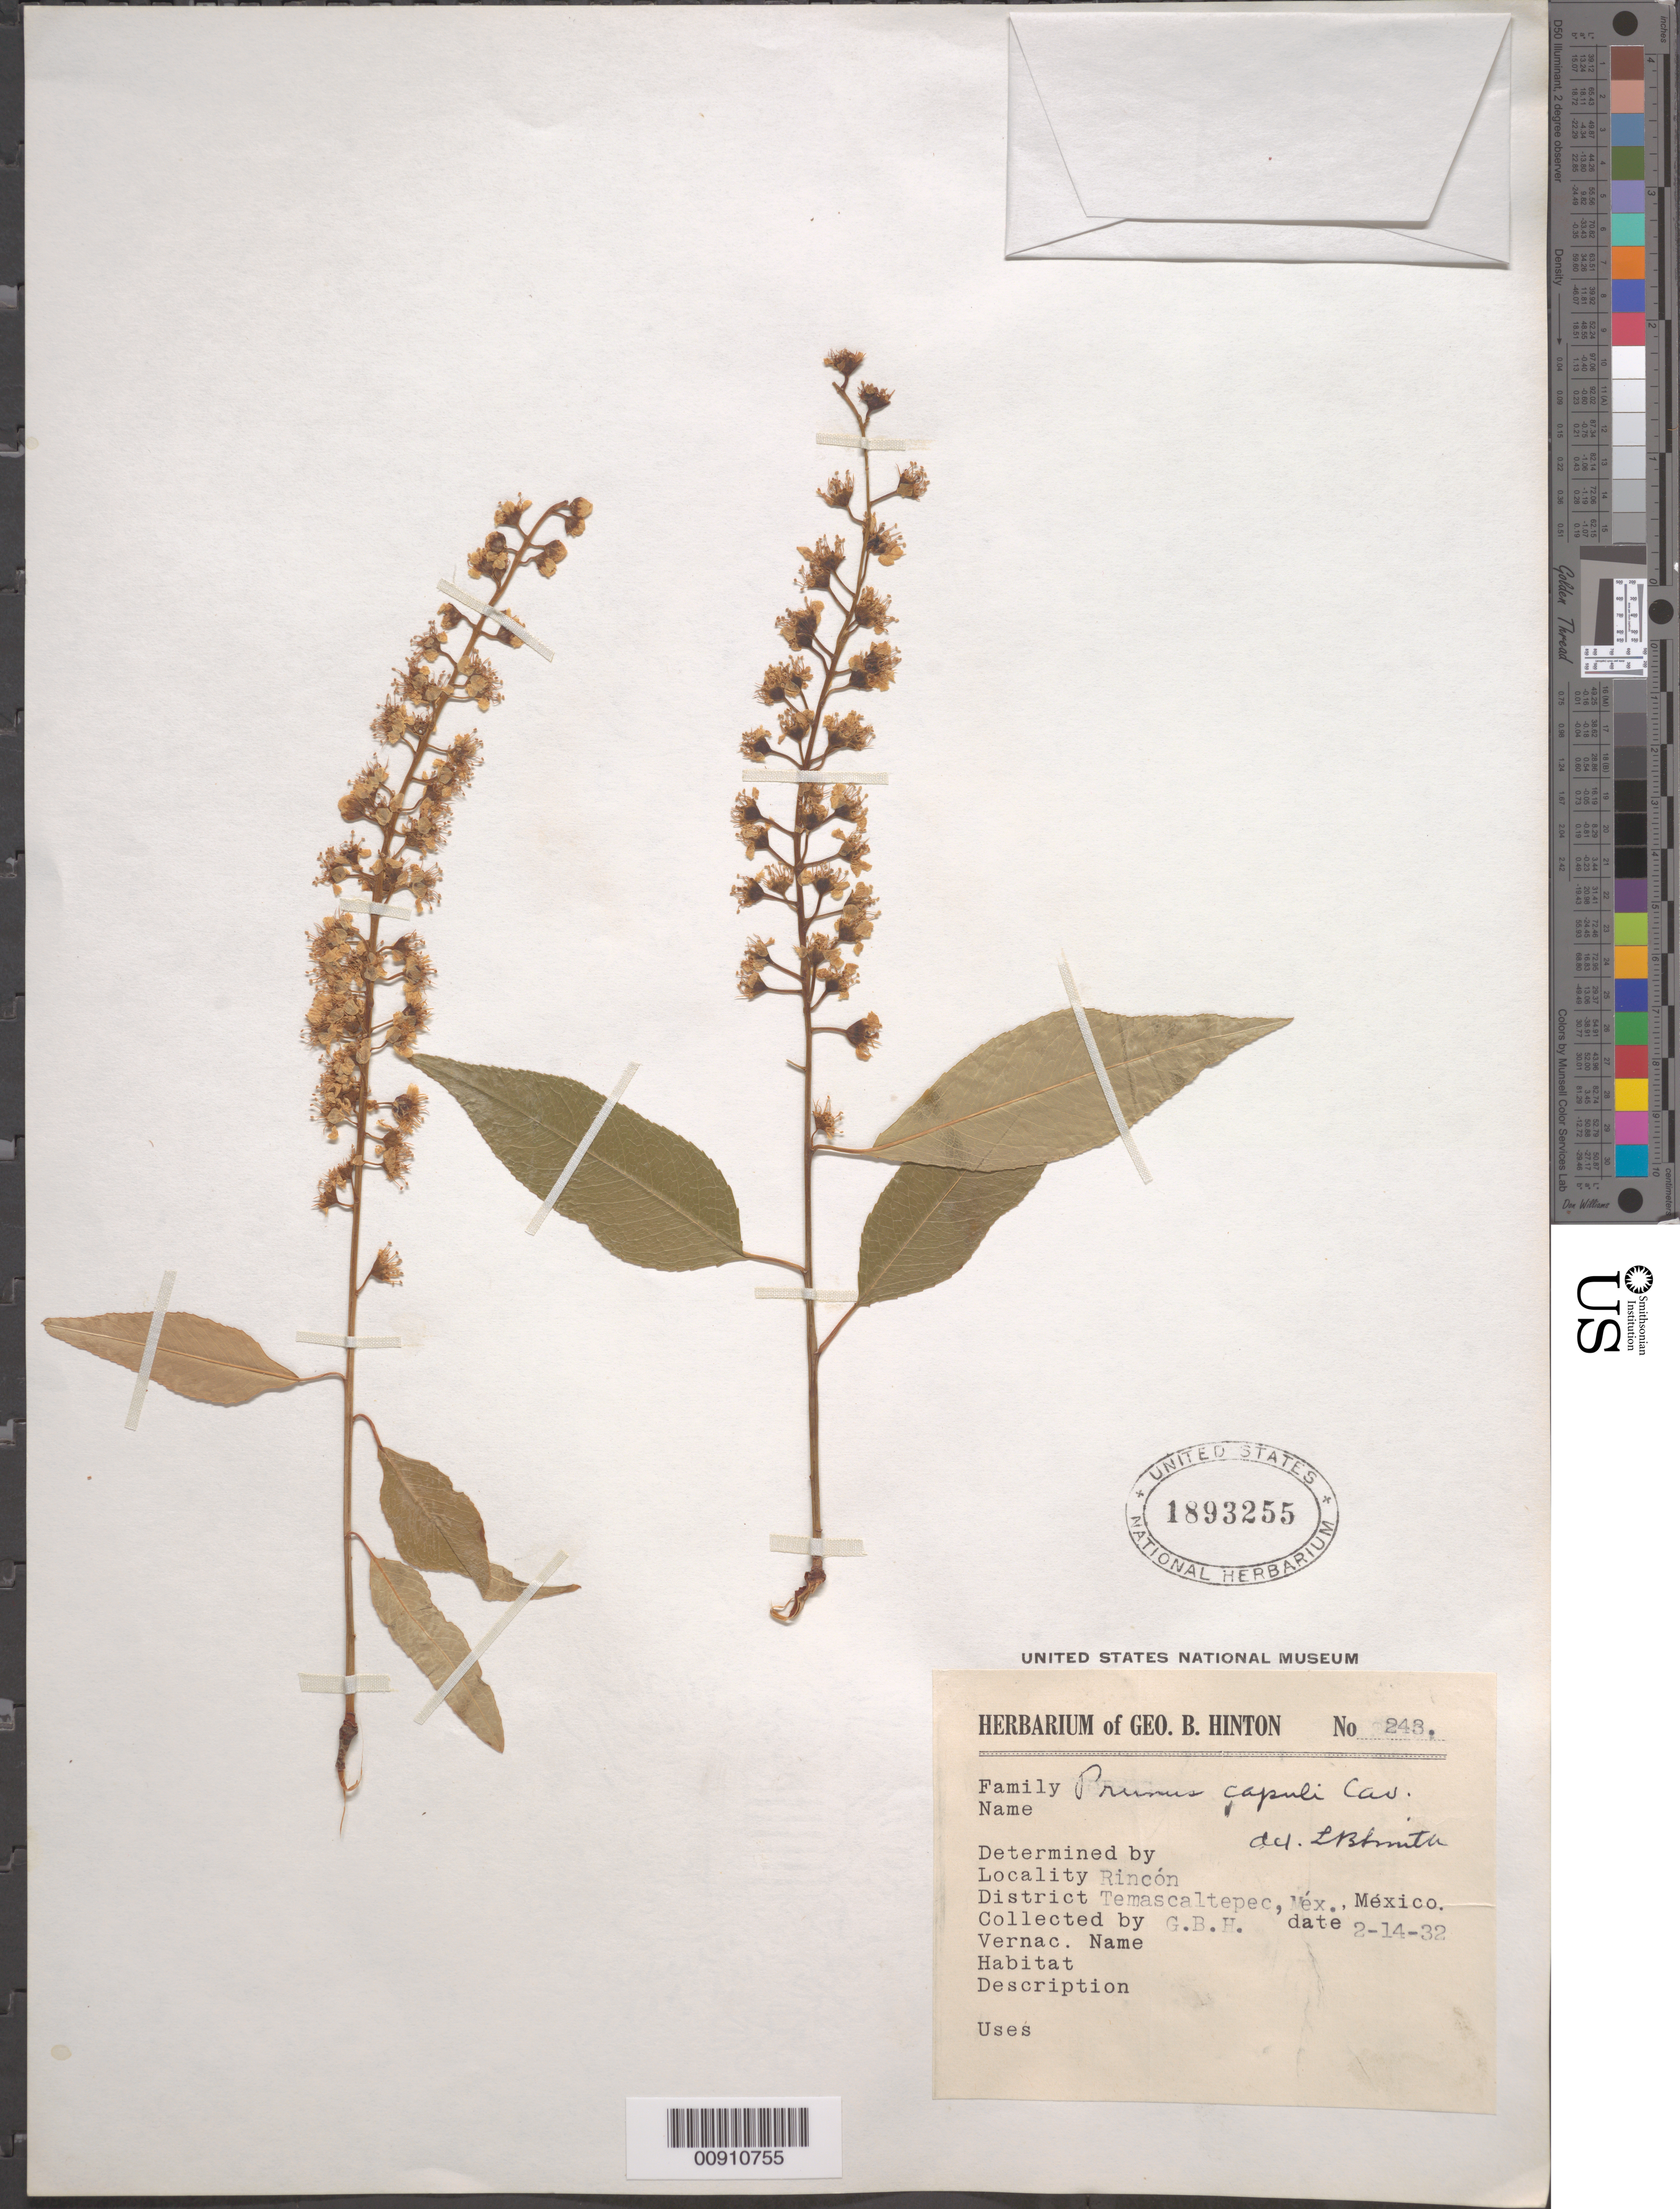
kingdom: Plantae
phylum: Tracheophyta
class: Magnoliopsida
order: Rosales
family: Rosaceae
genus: Prunus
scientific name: Prunus serotina var. salicifolia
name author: (Kunth) Koehne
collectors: G. B. Hinton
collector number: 243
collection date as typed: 14 Feb 1932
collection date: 1932-02-14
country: Mexico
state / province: México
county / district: Temascaltepec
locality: Rincón, District Temascaltepec, State of Mexico.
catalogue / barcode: US 1893255